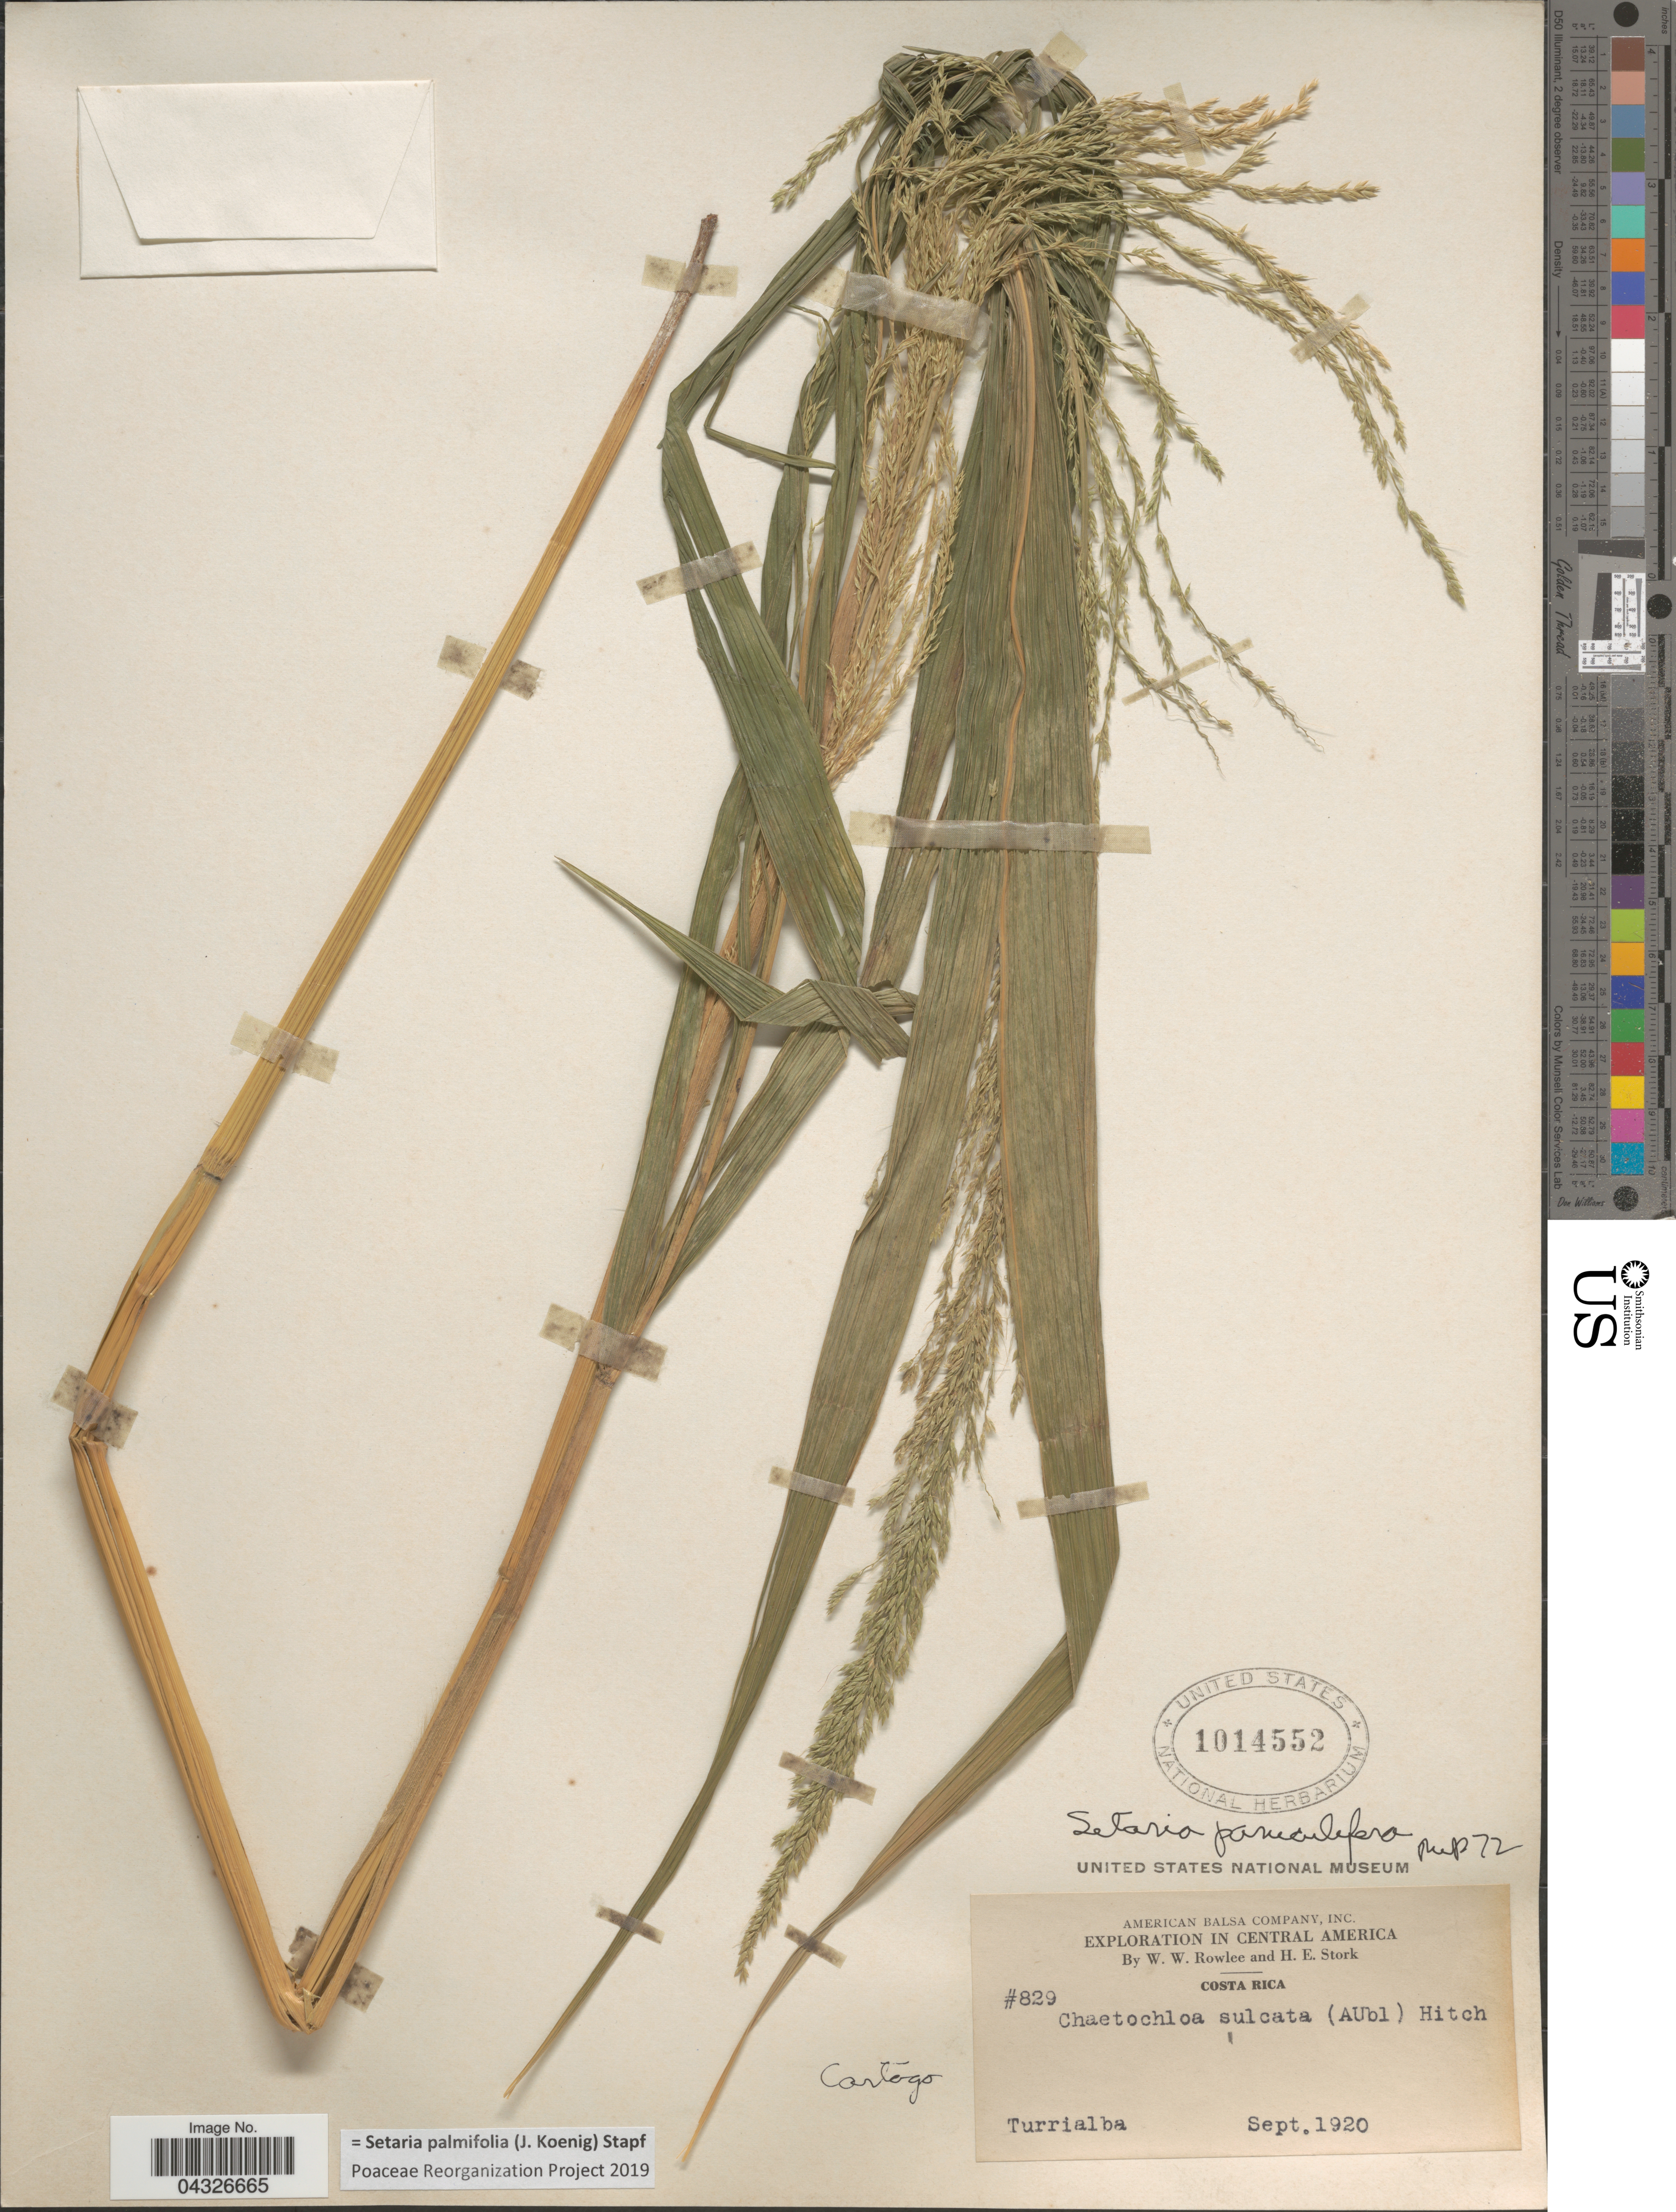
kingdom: Plantae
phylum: Tracheophyta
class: Liliopsida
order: Poales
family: Poaceae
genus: Setaria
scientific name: Setaria palmifolia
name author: (J. Koenig) Stapf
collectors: W. W. Rowlee & H. E. Stork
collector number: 829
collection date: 1920-09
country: Costa Rica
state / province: Cartago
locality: Exploration in Central America. Turrialba.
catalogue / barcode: US 1014552